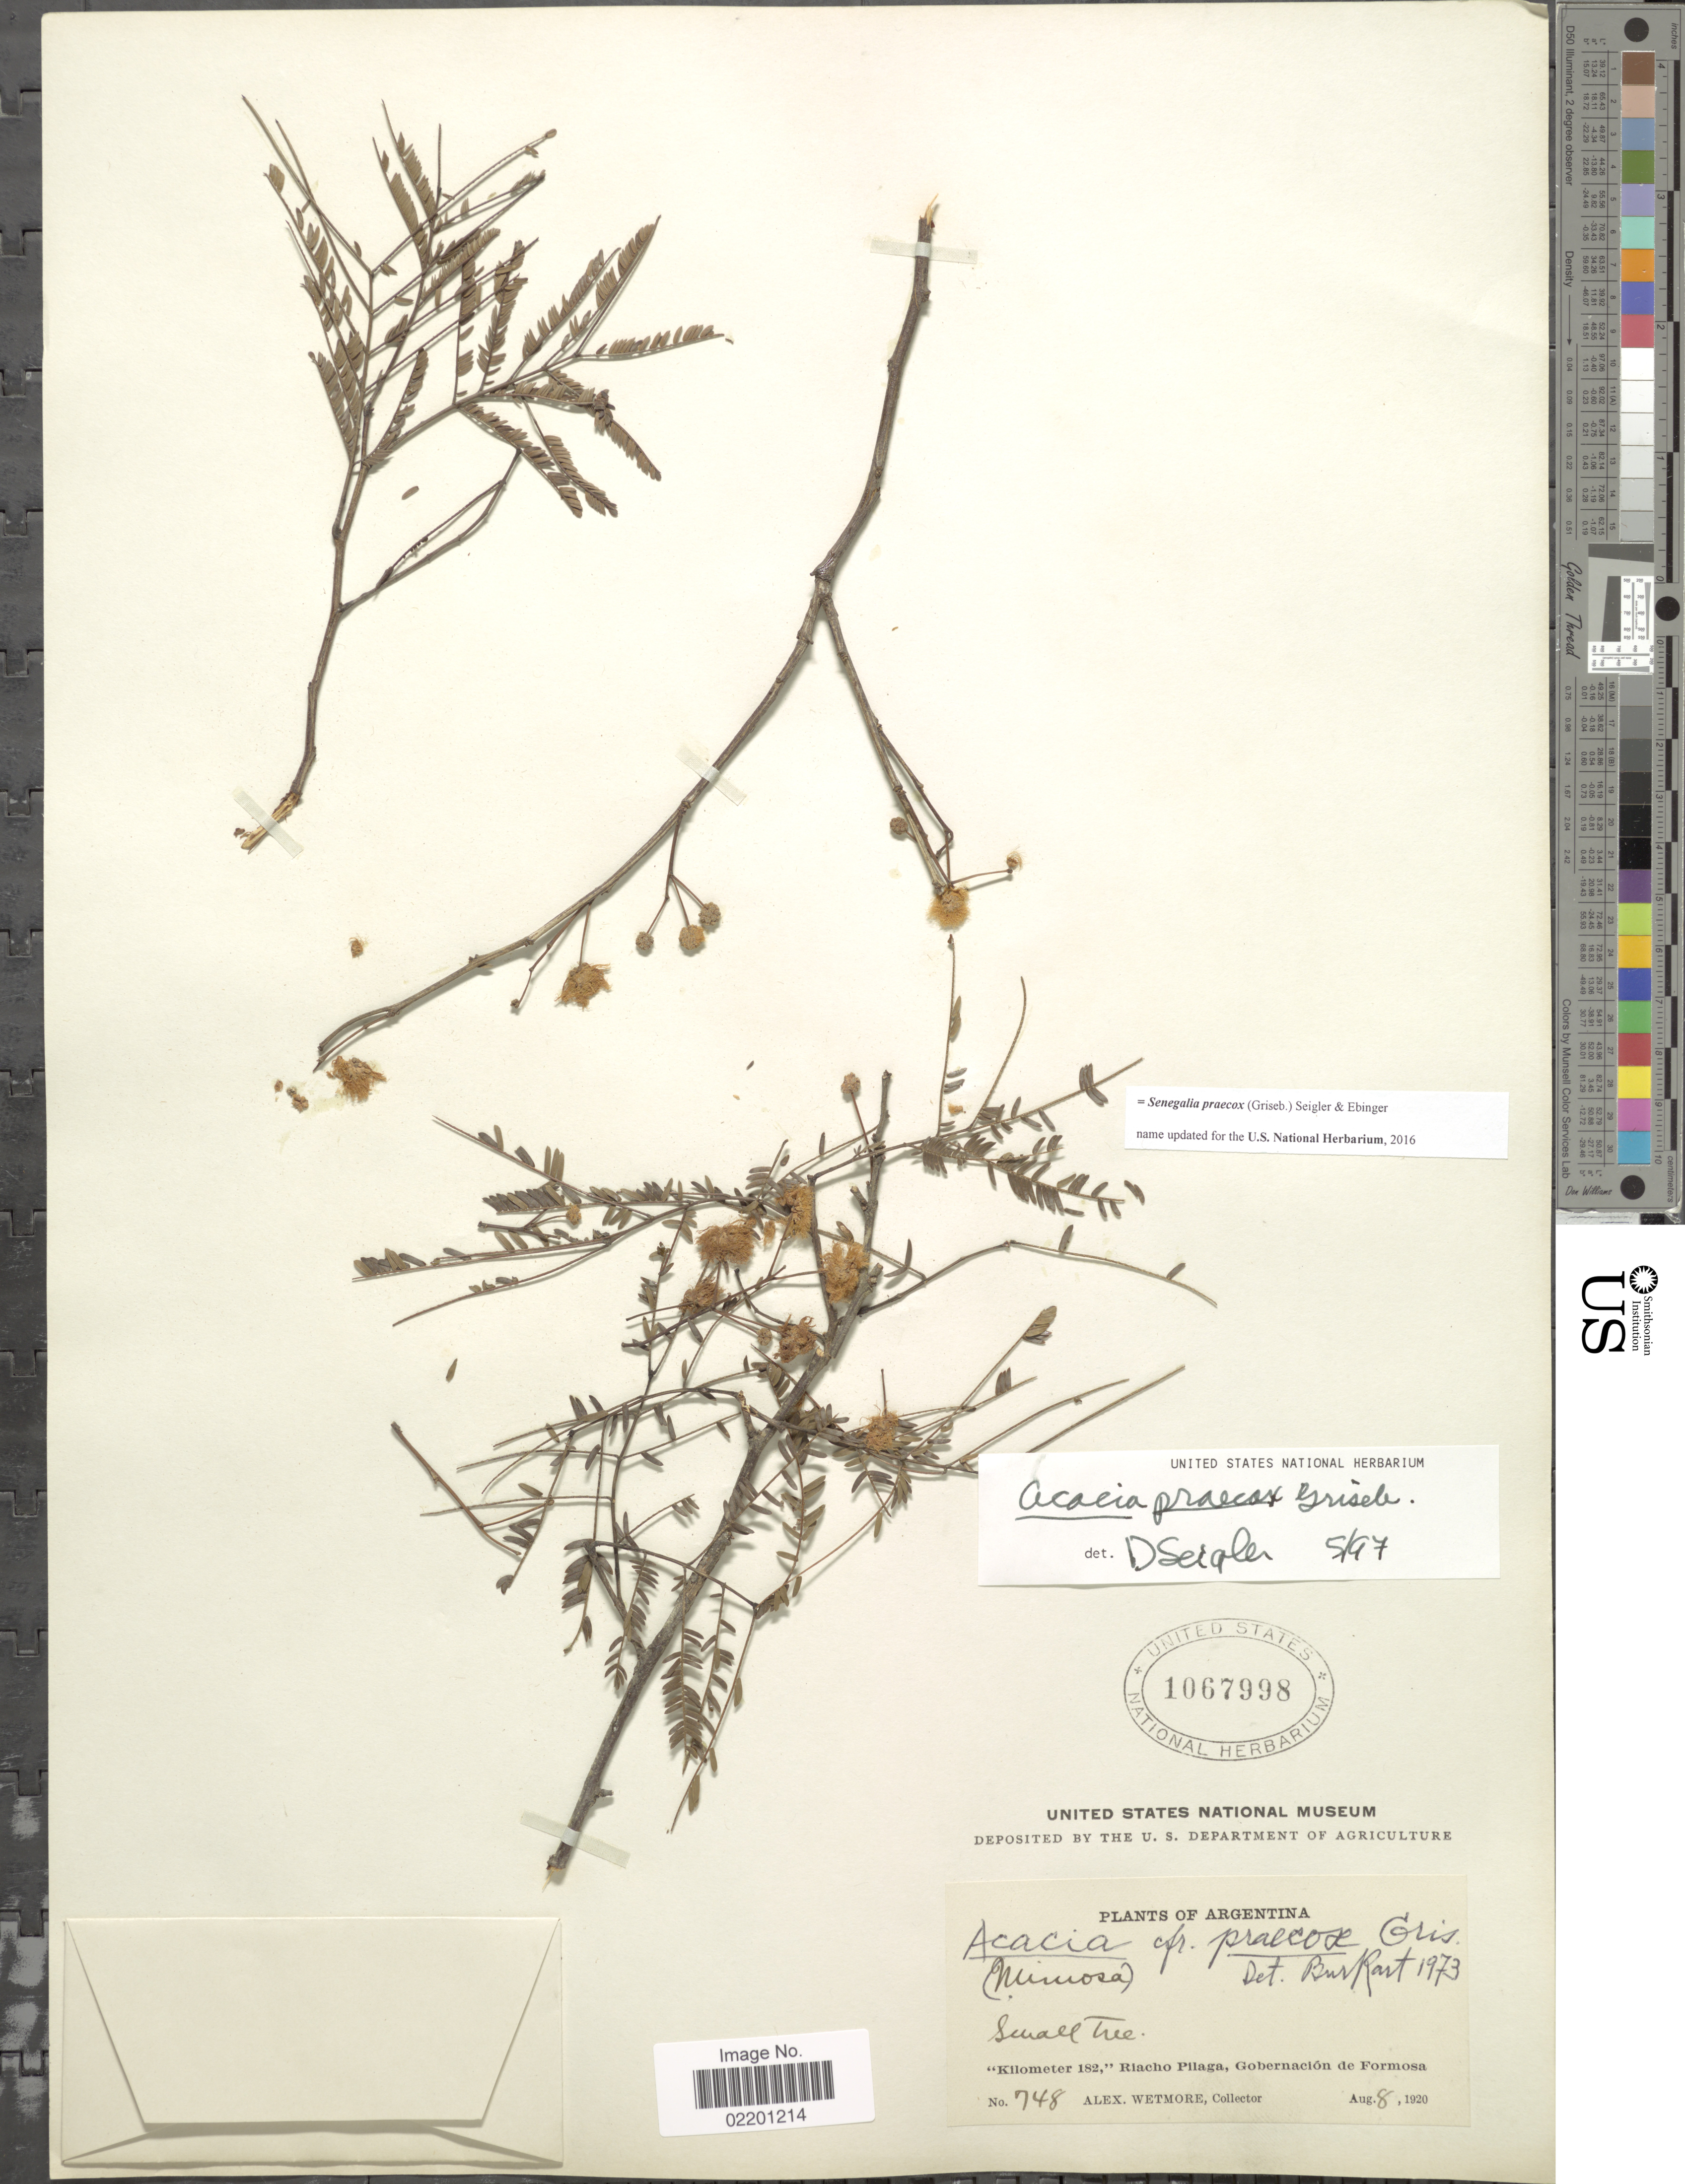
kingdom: Plantae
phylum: Tracheophyta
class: Magnoliopsida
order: Fabales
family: Fabaceae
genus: Senegalia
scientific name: Senegalia praecox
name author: (Griseb.) Seigler & Ebinger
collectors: A. Wetmore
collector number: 748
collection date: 1920-08-08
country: Argentina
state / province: Formosa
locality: kilometer 182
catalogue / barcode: US 1067998